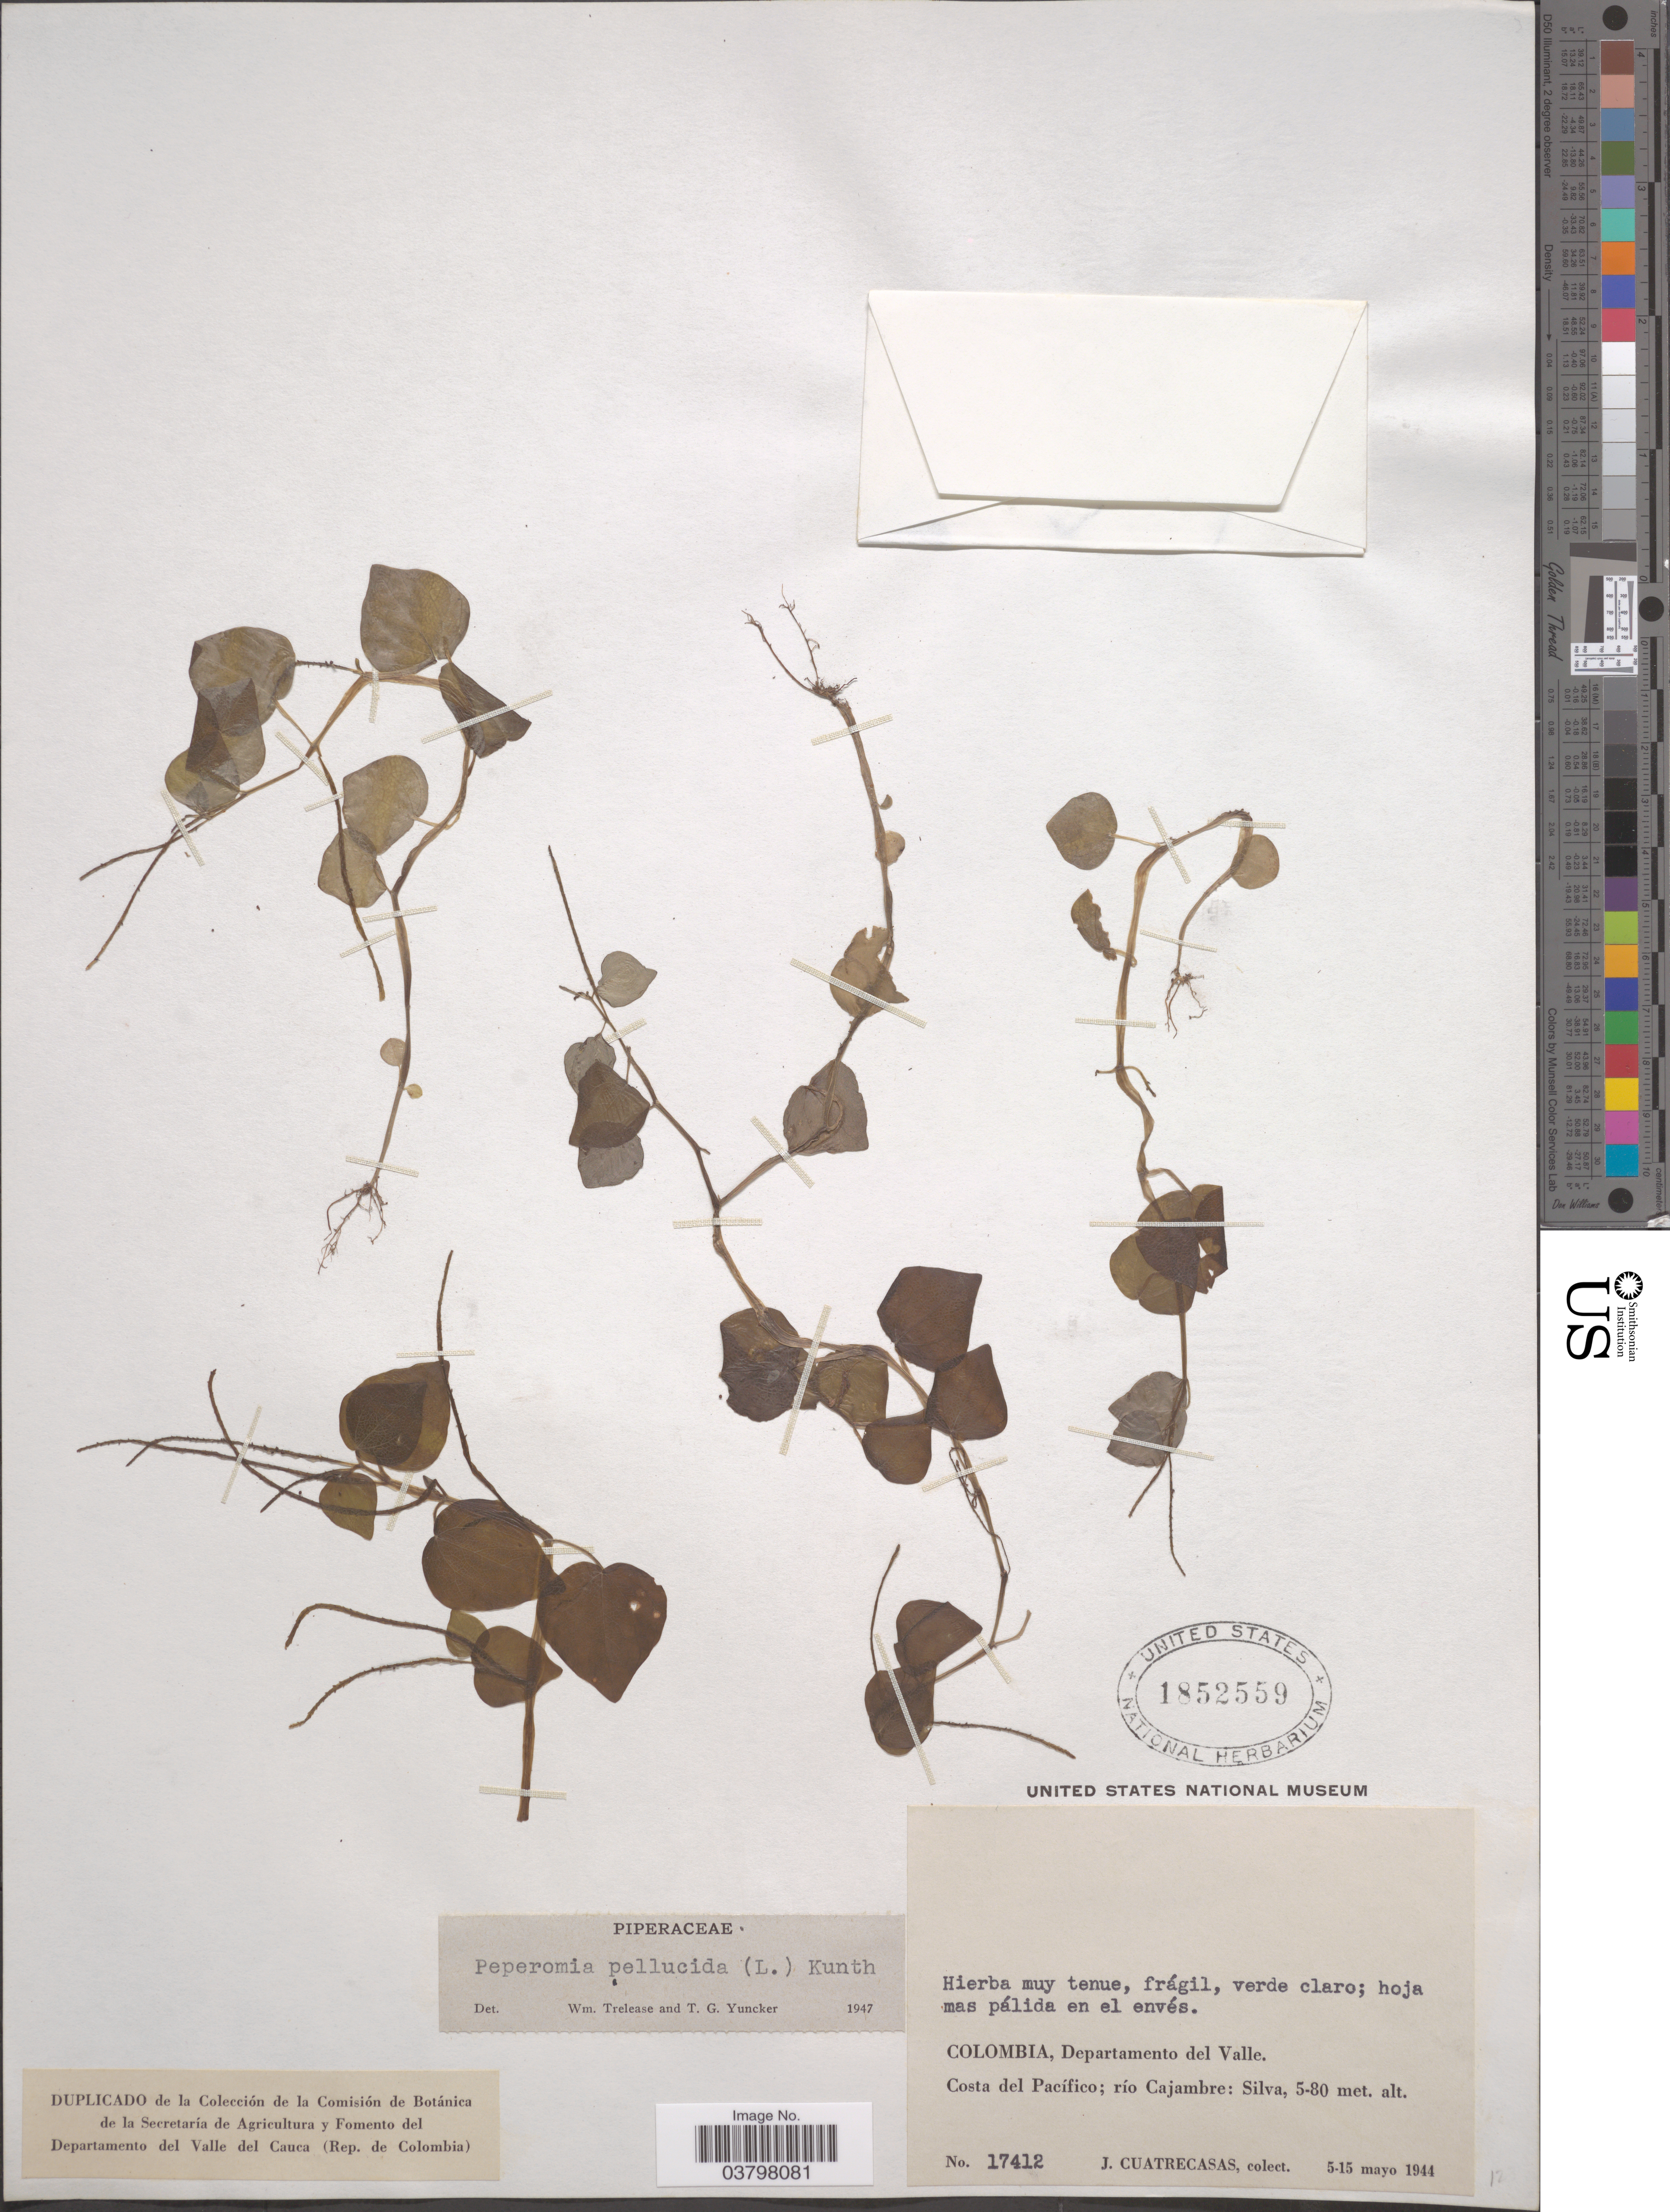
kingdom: Plantae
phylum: Tracheophyta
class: Magnoliopsida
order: Piperales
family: Piperaceae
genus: Peperomia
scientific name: Peperomia pellucida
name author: (L.) Kunth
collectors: J. Cuatrecasas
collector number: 17412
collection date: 1944-05-05/1944-05-15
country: Colombia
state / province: Valle del Cauca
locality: Departamento del Valle. Costa del Pacífico; río Cajambre.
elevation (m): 5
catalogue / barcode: US 1852559